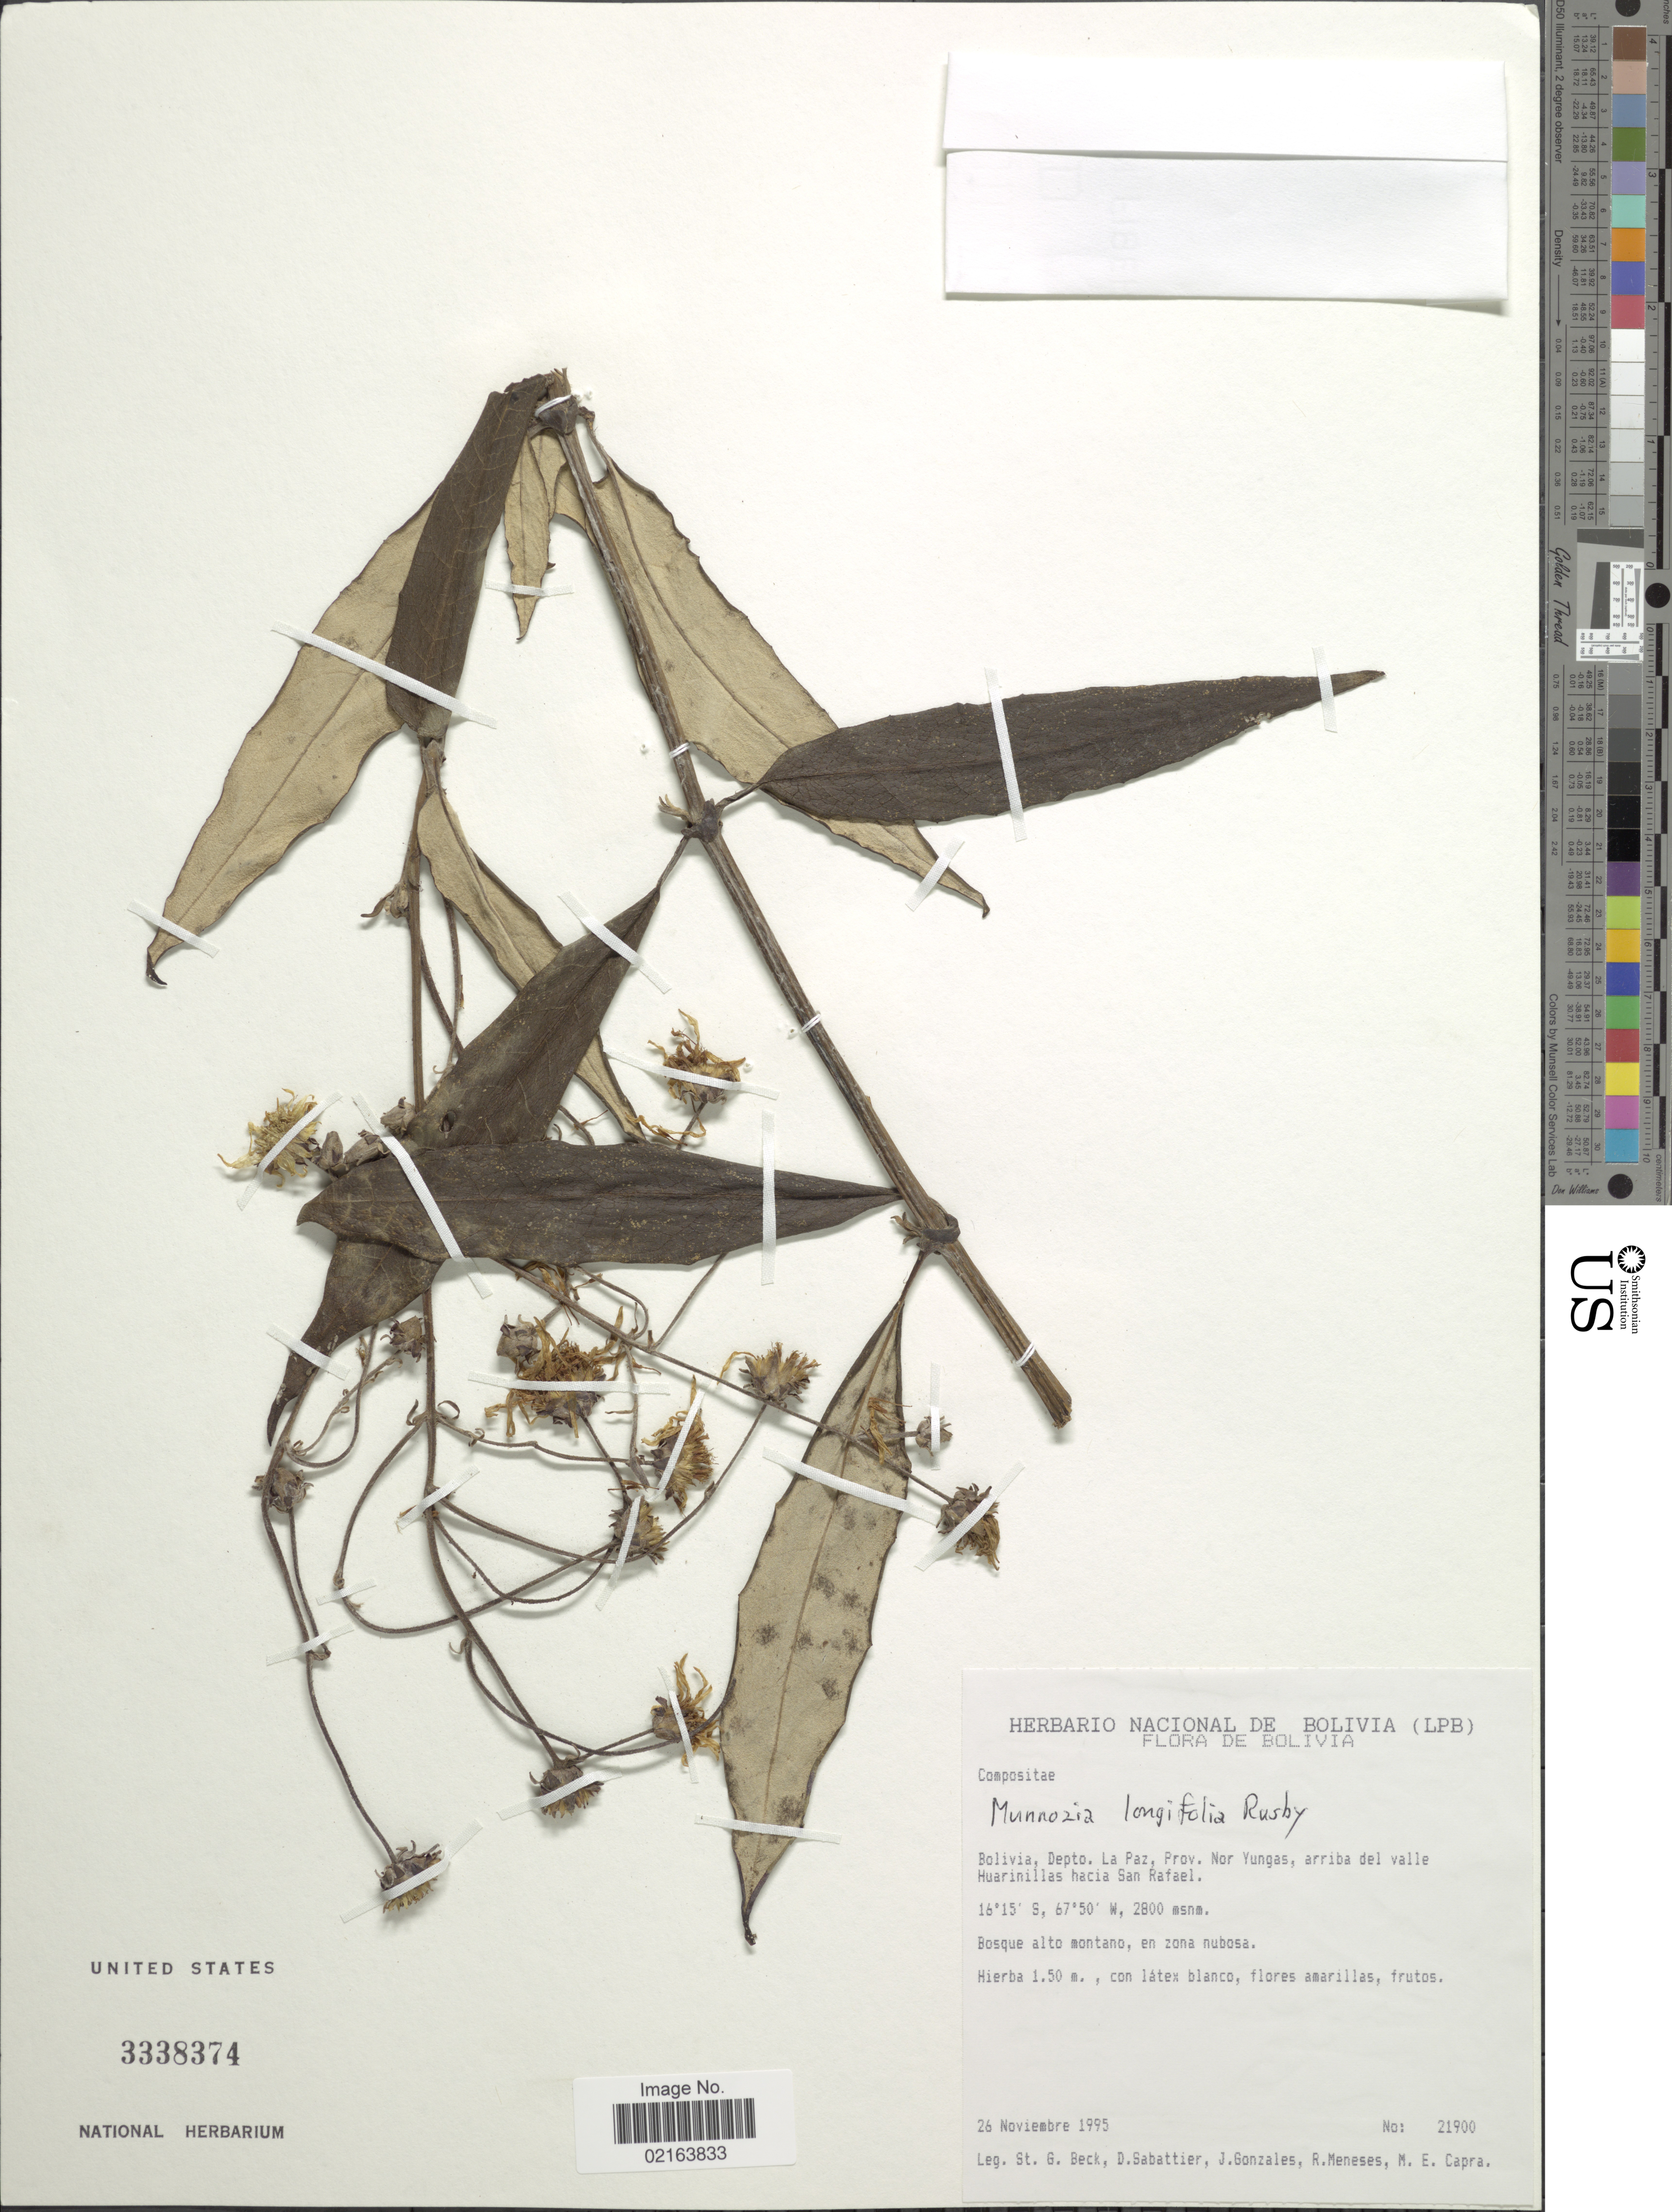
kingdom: Plantae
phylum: Tracheophyta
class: Magnoliopsida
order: Asterales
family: Asteraceae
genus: Munnozia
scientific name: Munnozia longifolia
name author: Rusby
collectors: S. G. Beck, D. Sabattier, J. Gonzales, R. I. Meneses & M. Capra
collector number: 3338374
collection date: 1995-11-26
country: Bolivia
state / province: La Paz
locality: Depto. La Paz, Prov. Nor Yungas, arriba del valle Huarinillas hacia San Rafael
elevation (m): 2800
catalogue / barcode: US 33338374